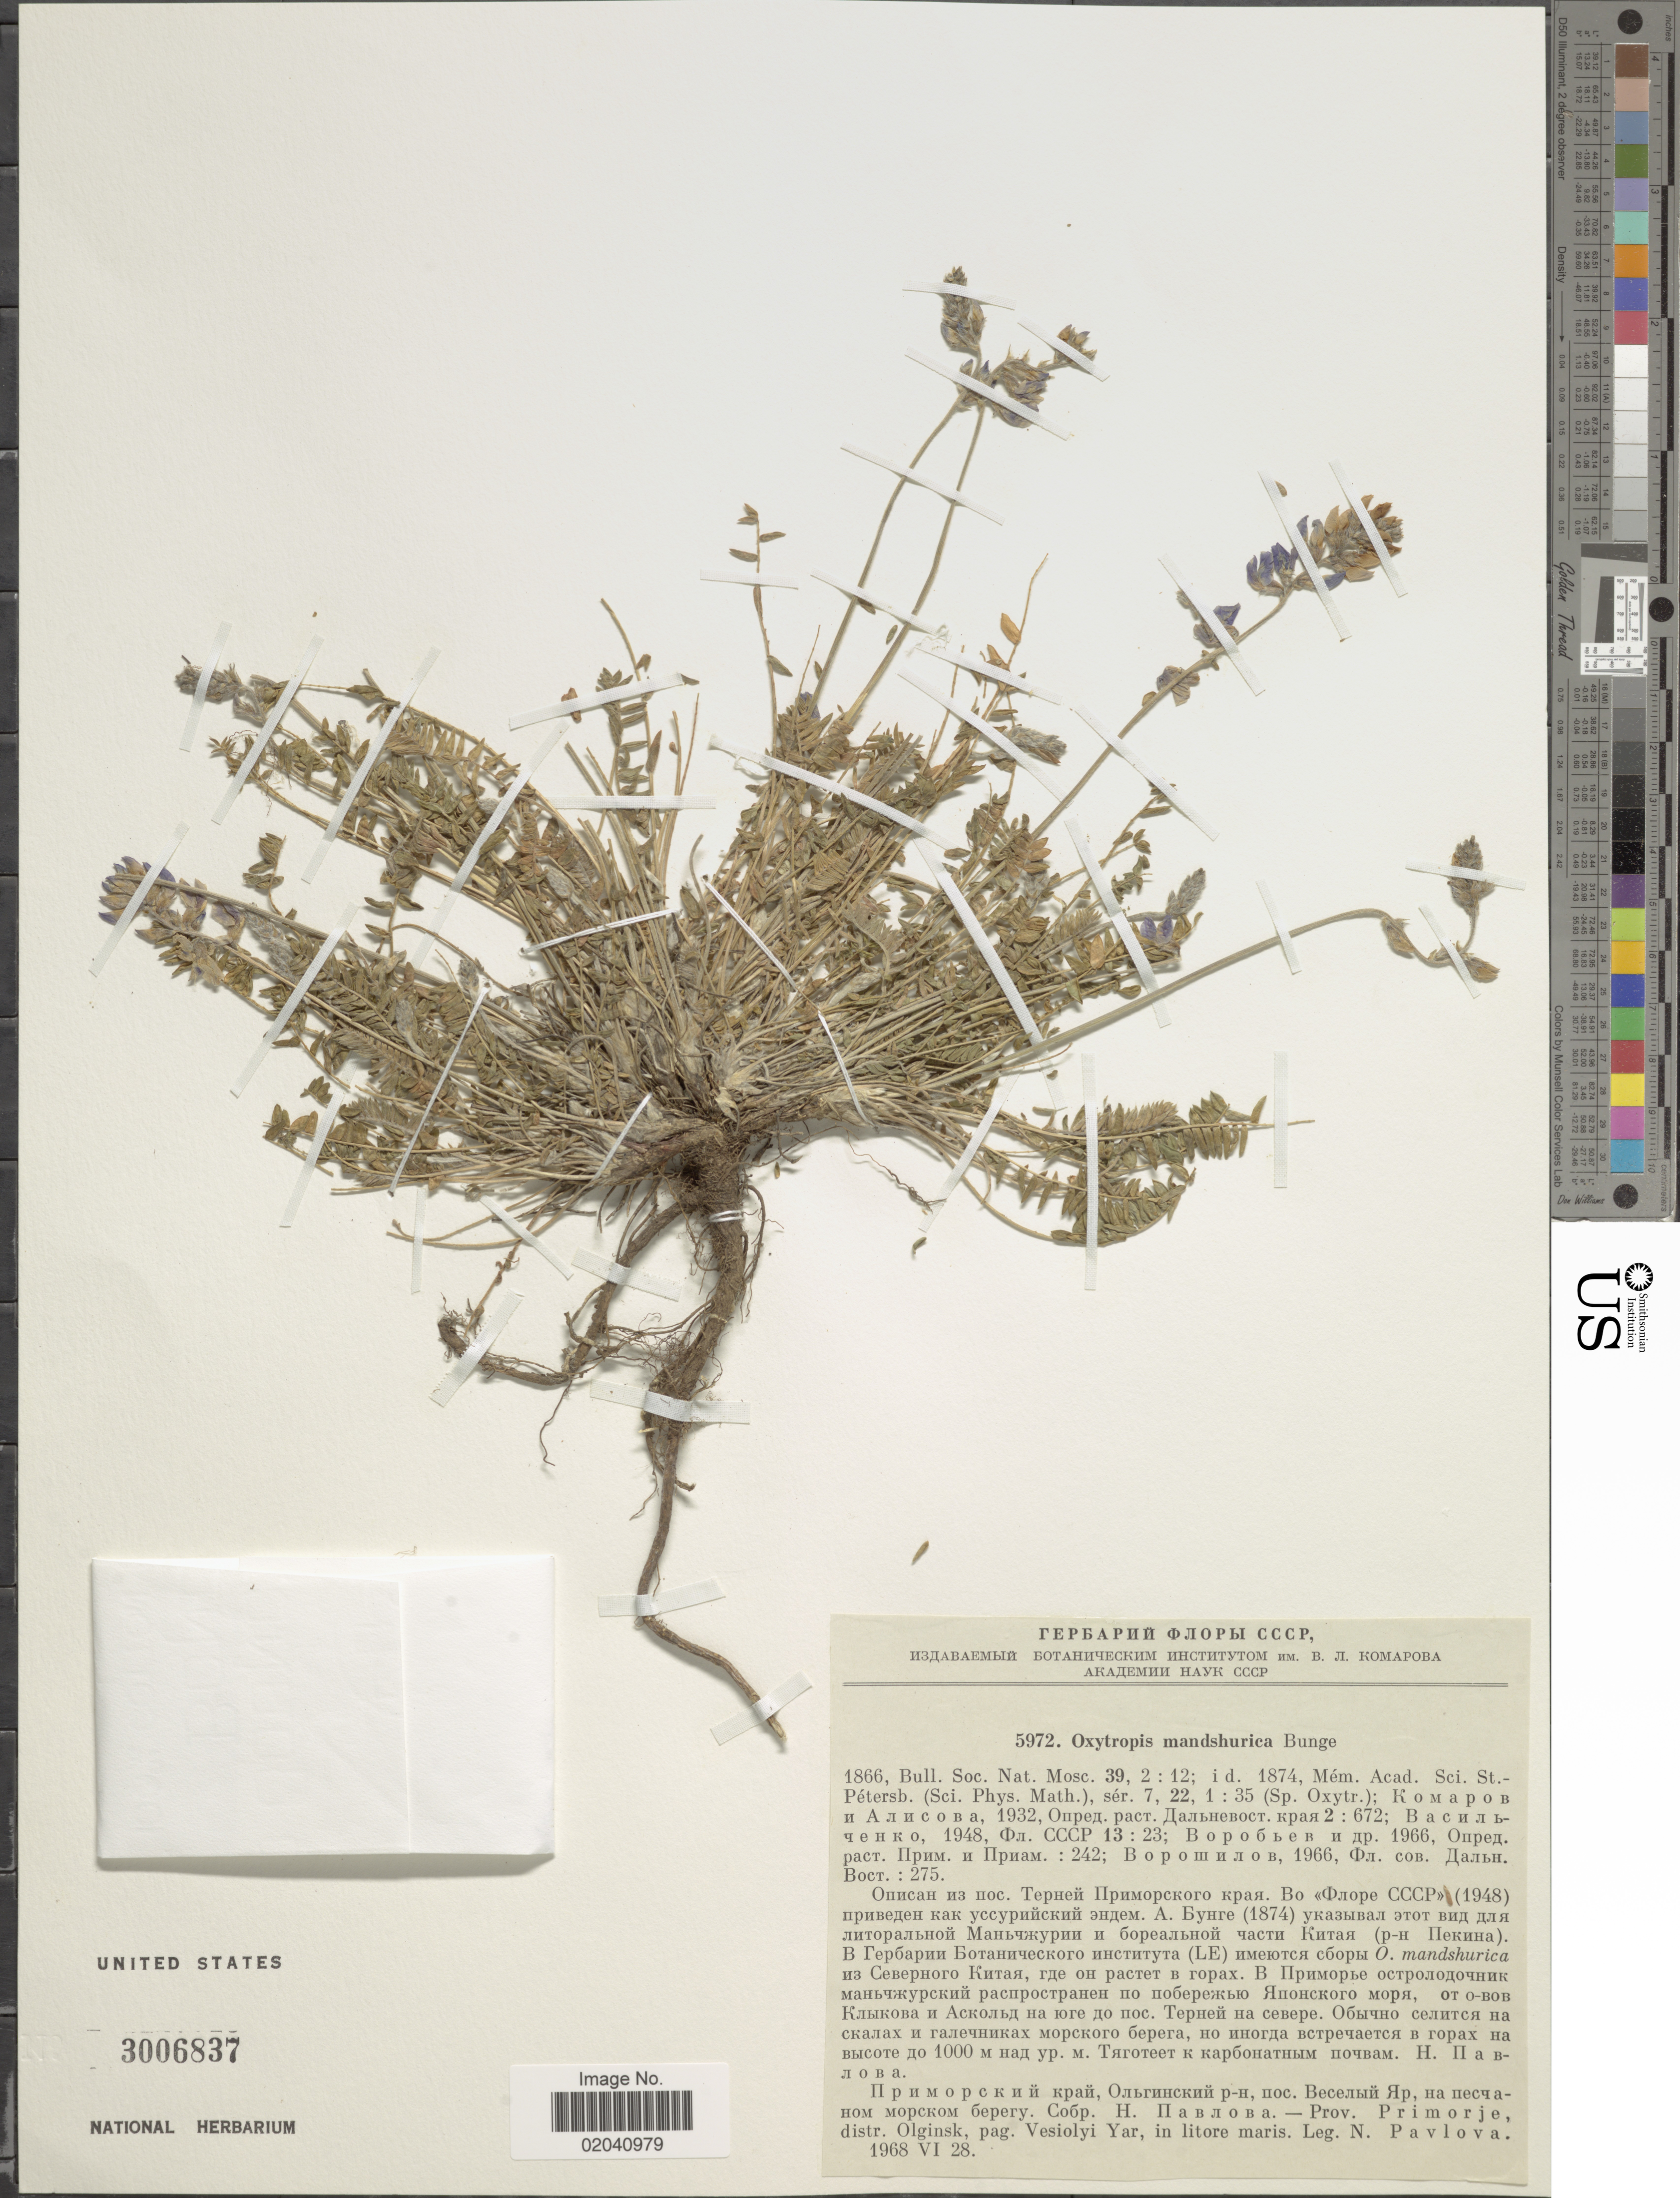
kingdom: Plantae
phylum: Tracheophyta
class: Magnoliopsida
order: Fabales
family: Fabaceae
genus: Oxytropis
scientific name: Oxytropis mandshurica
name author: Bunge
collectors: N. Pavlova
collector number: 5972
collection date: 1968-06-28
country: Russian Federation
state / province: Primorsky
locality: Prov. Primorje, distr. Olginsk, pag. Vesiolyi Yar, in litore maris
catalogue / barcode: US 3006837